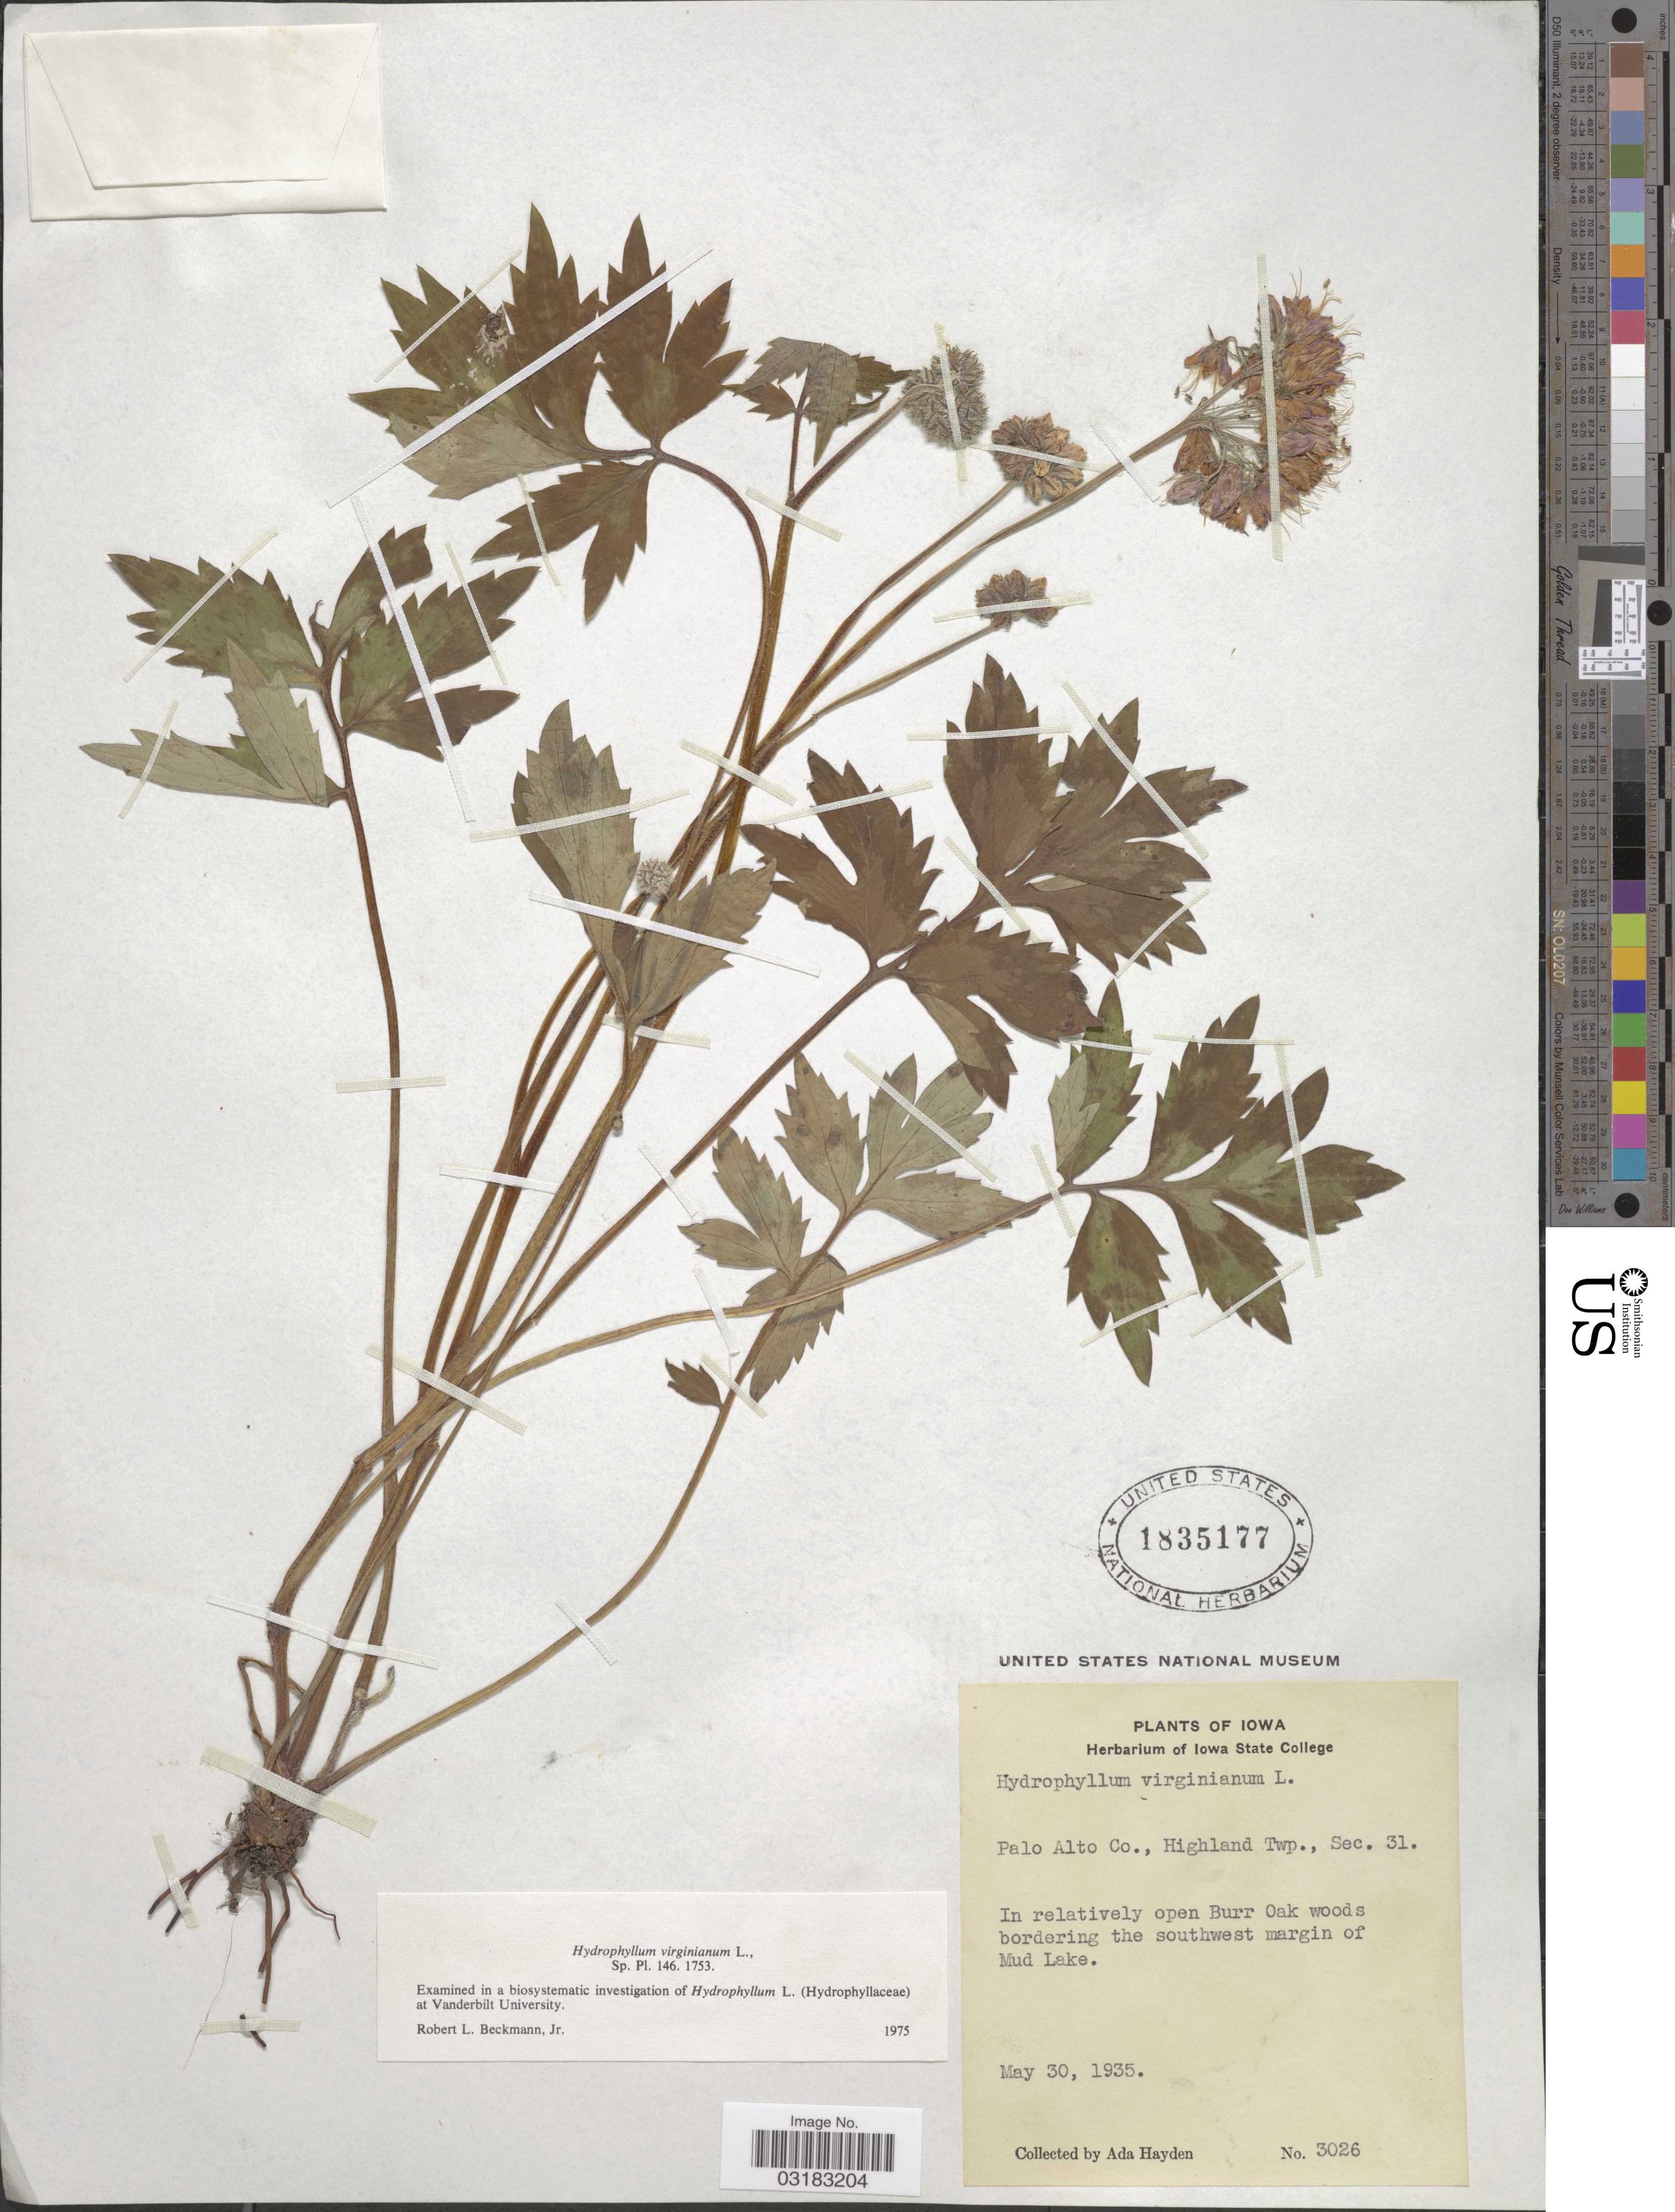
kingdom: Plantae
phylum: Tracheophyta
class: Magnoliopsida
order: Boraginales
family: Hydrophyllaceae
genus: Hydrophyllum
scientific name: Hydrophyllum virginianum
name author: L.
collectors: Ada Hayden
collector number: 3026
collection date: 1935-05-30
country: United States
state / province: Iowa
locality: Palo Alto Co., Highland Twp., Sec. 31. In relatively open Burr Oak woods bordering the southwest margin of Mud Lake.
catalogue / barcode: US 1835177